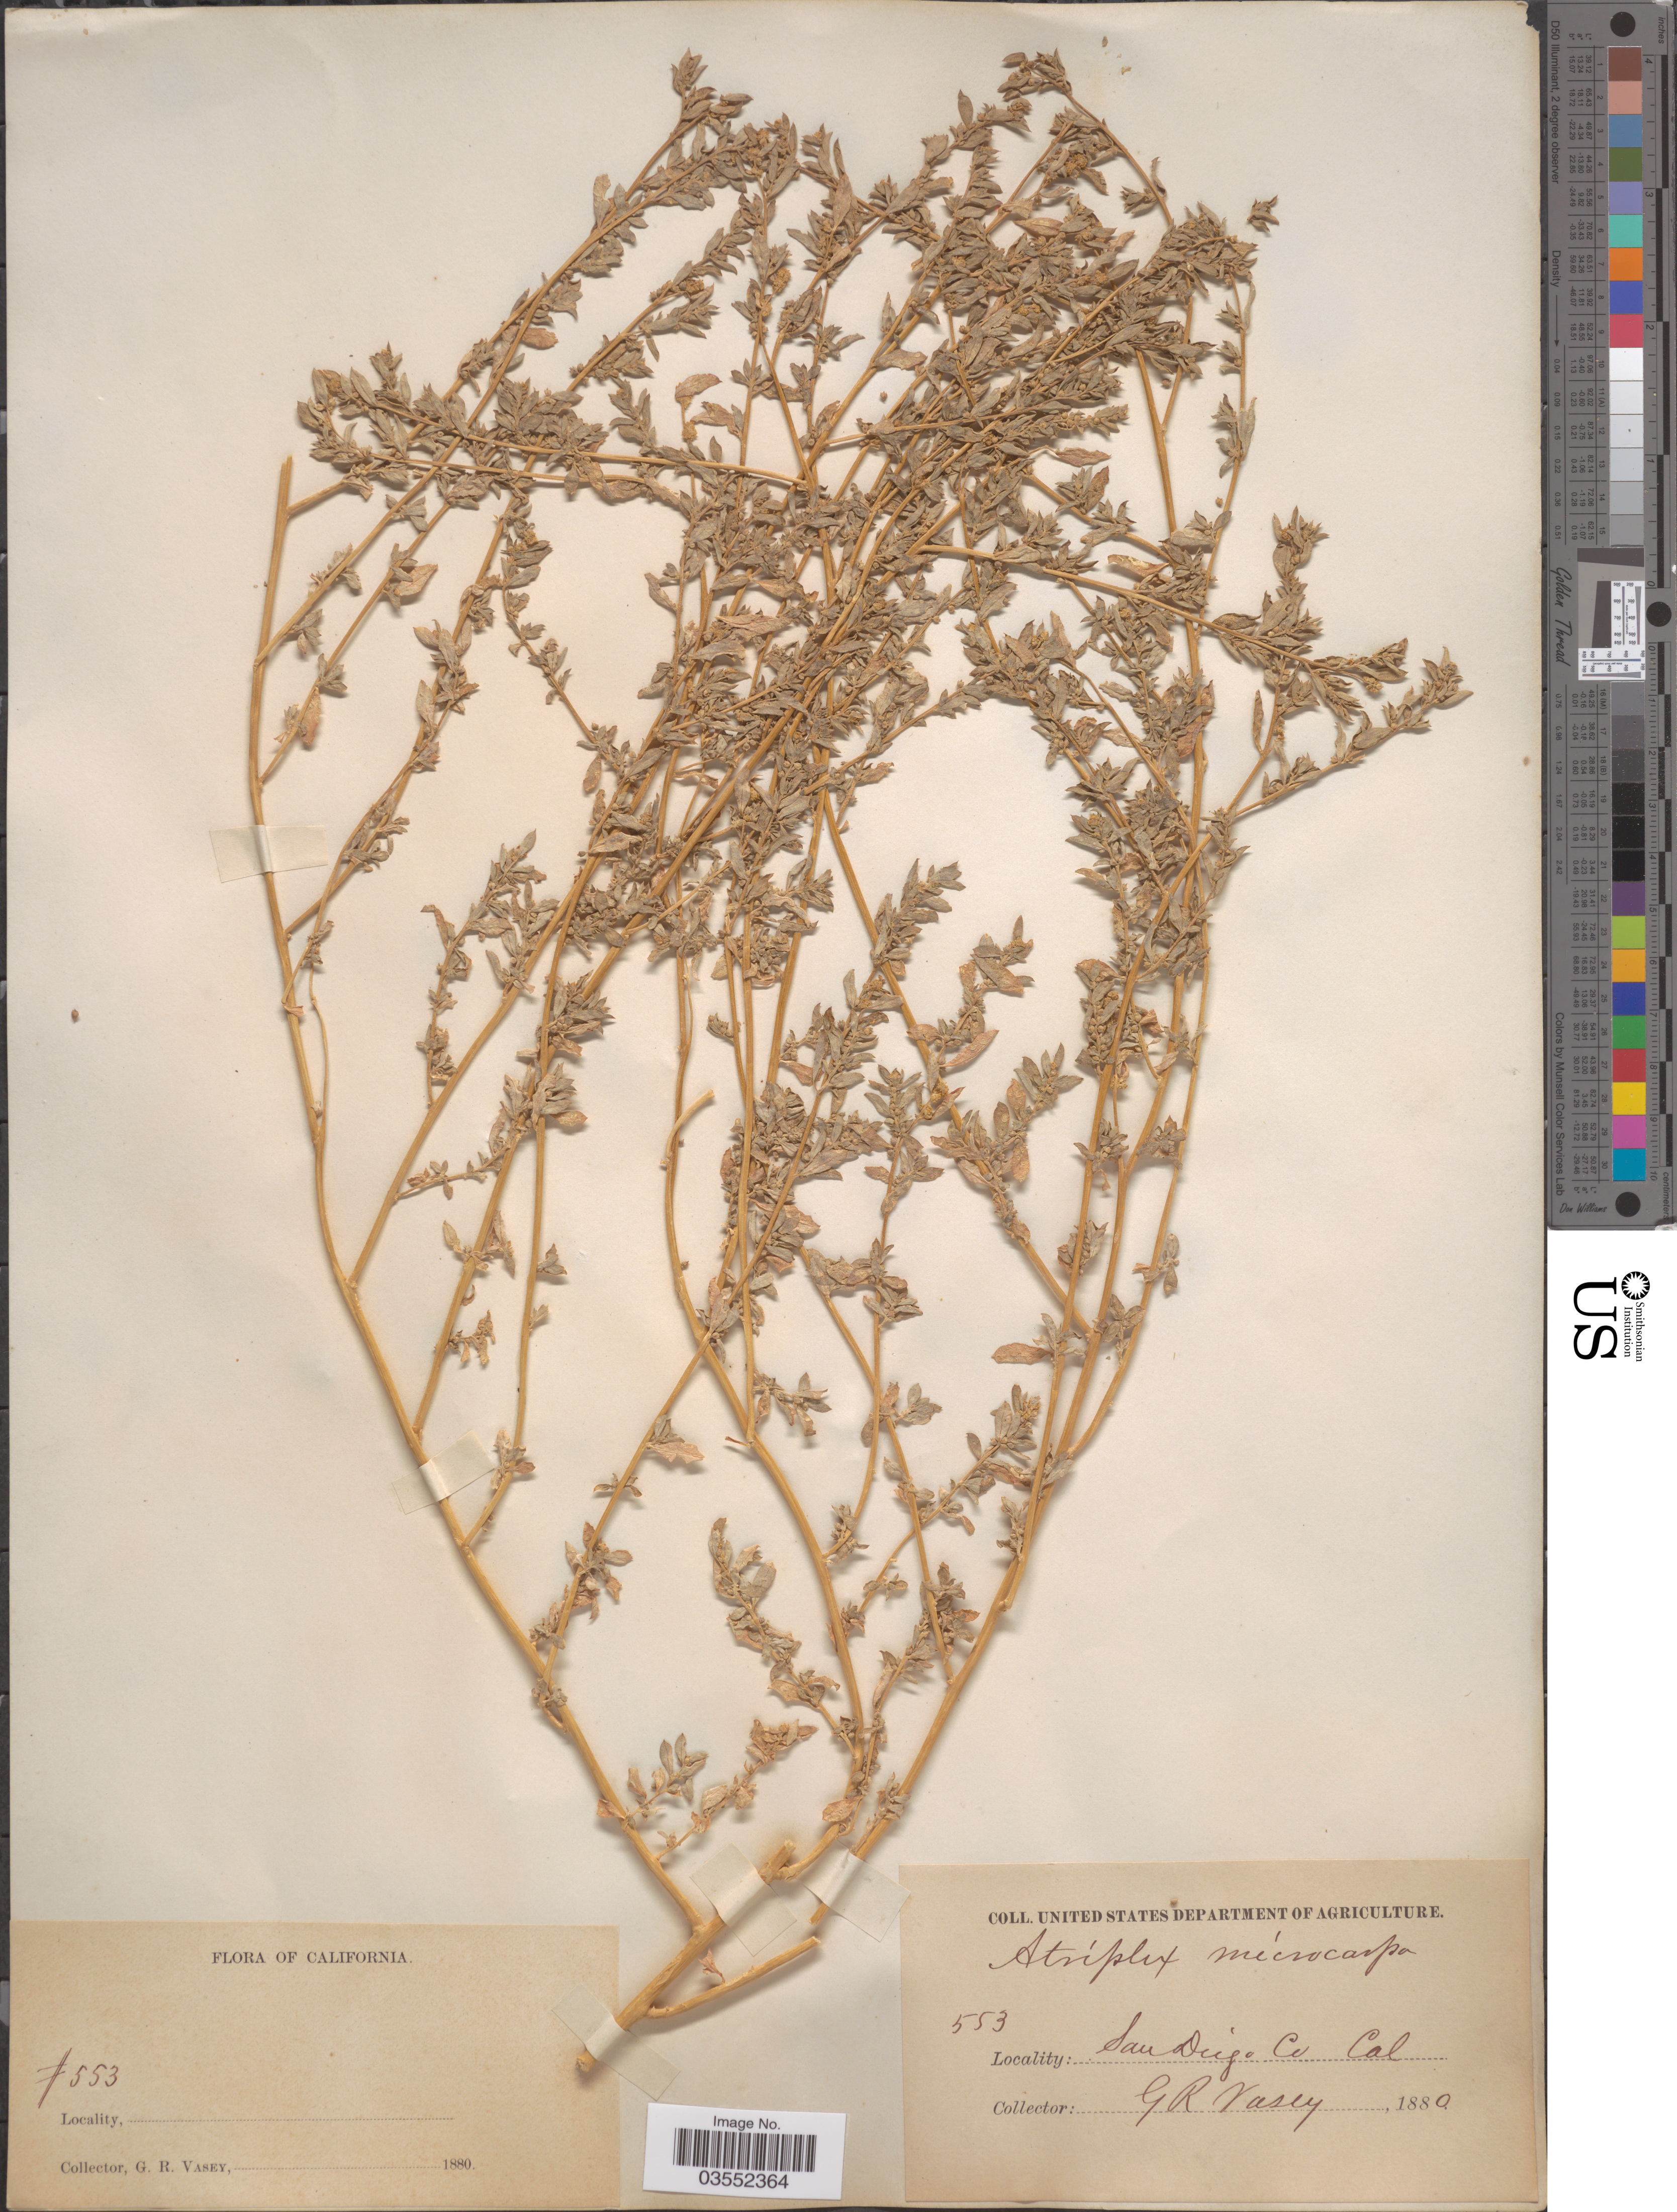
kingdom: Plantae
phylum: Tracheophyta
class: Magnoliopsida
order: Caryophyllales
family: Amaranthaceae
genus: Atriplex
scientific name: Atriplex pacifica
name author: A. Nelson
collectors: G. R. Vasey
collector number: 553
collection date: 1880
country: United States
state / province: California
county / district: San Diego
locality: San Diego Co.